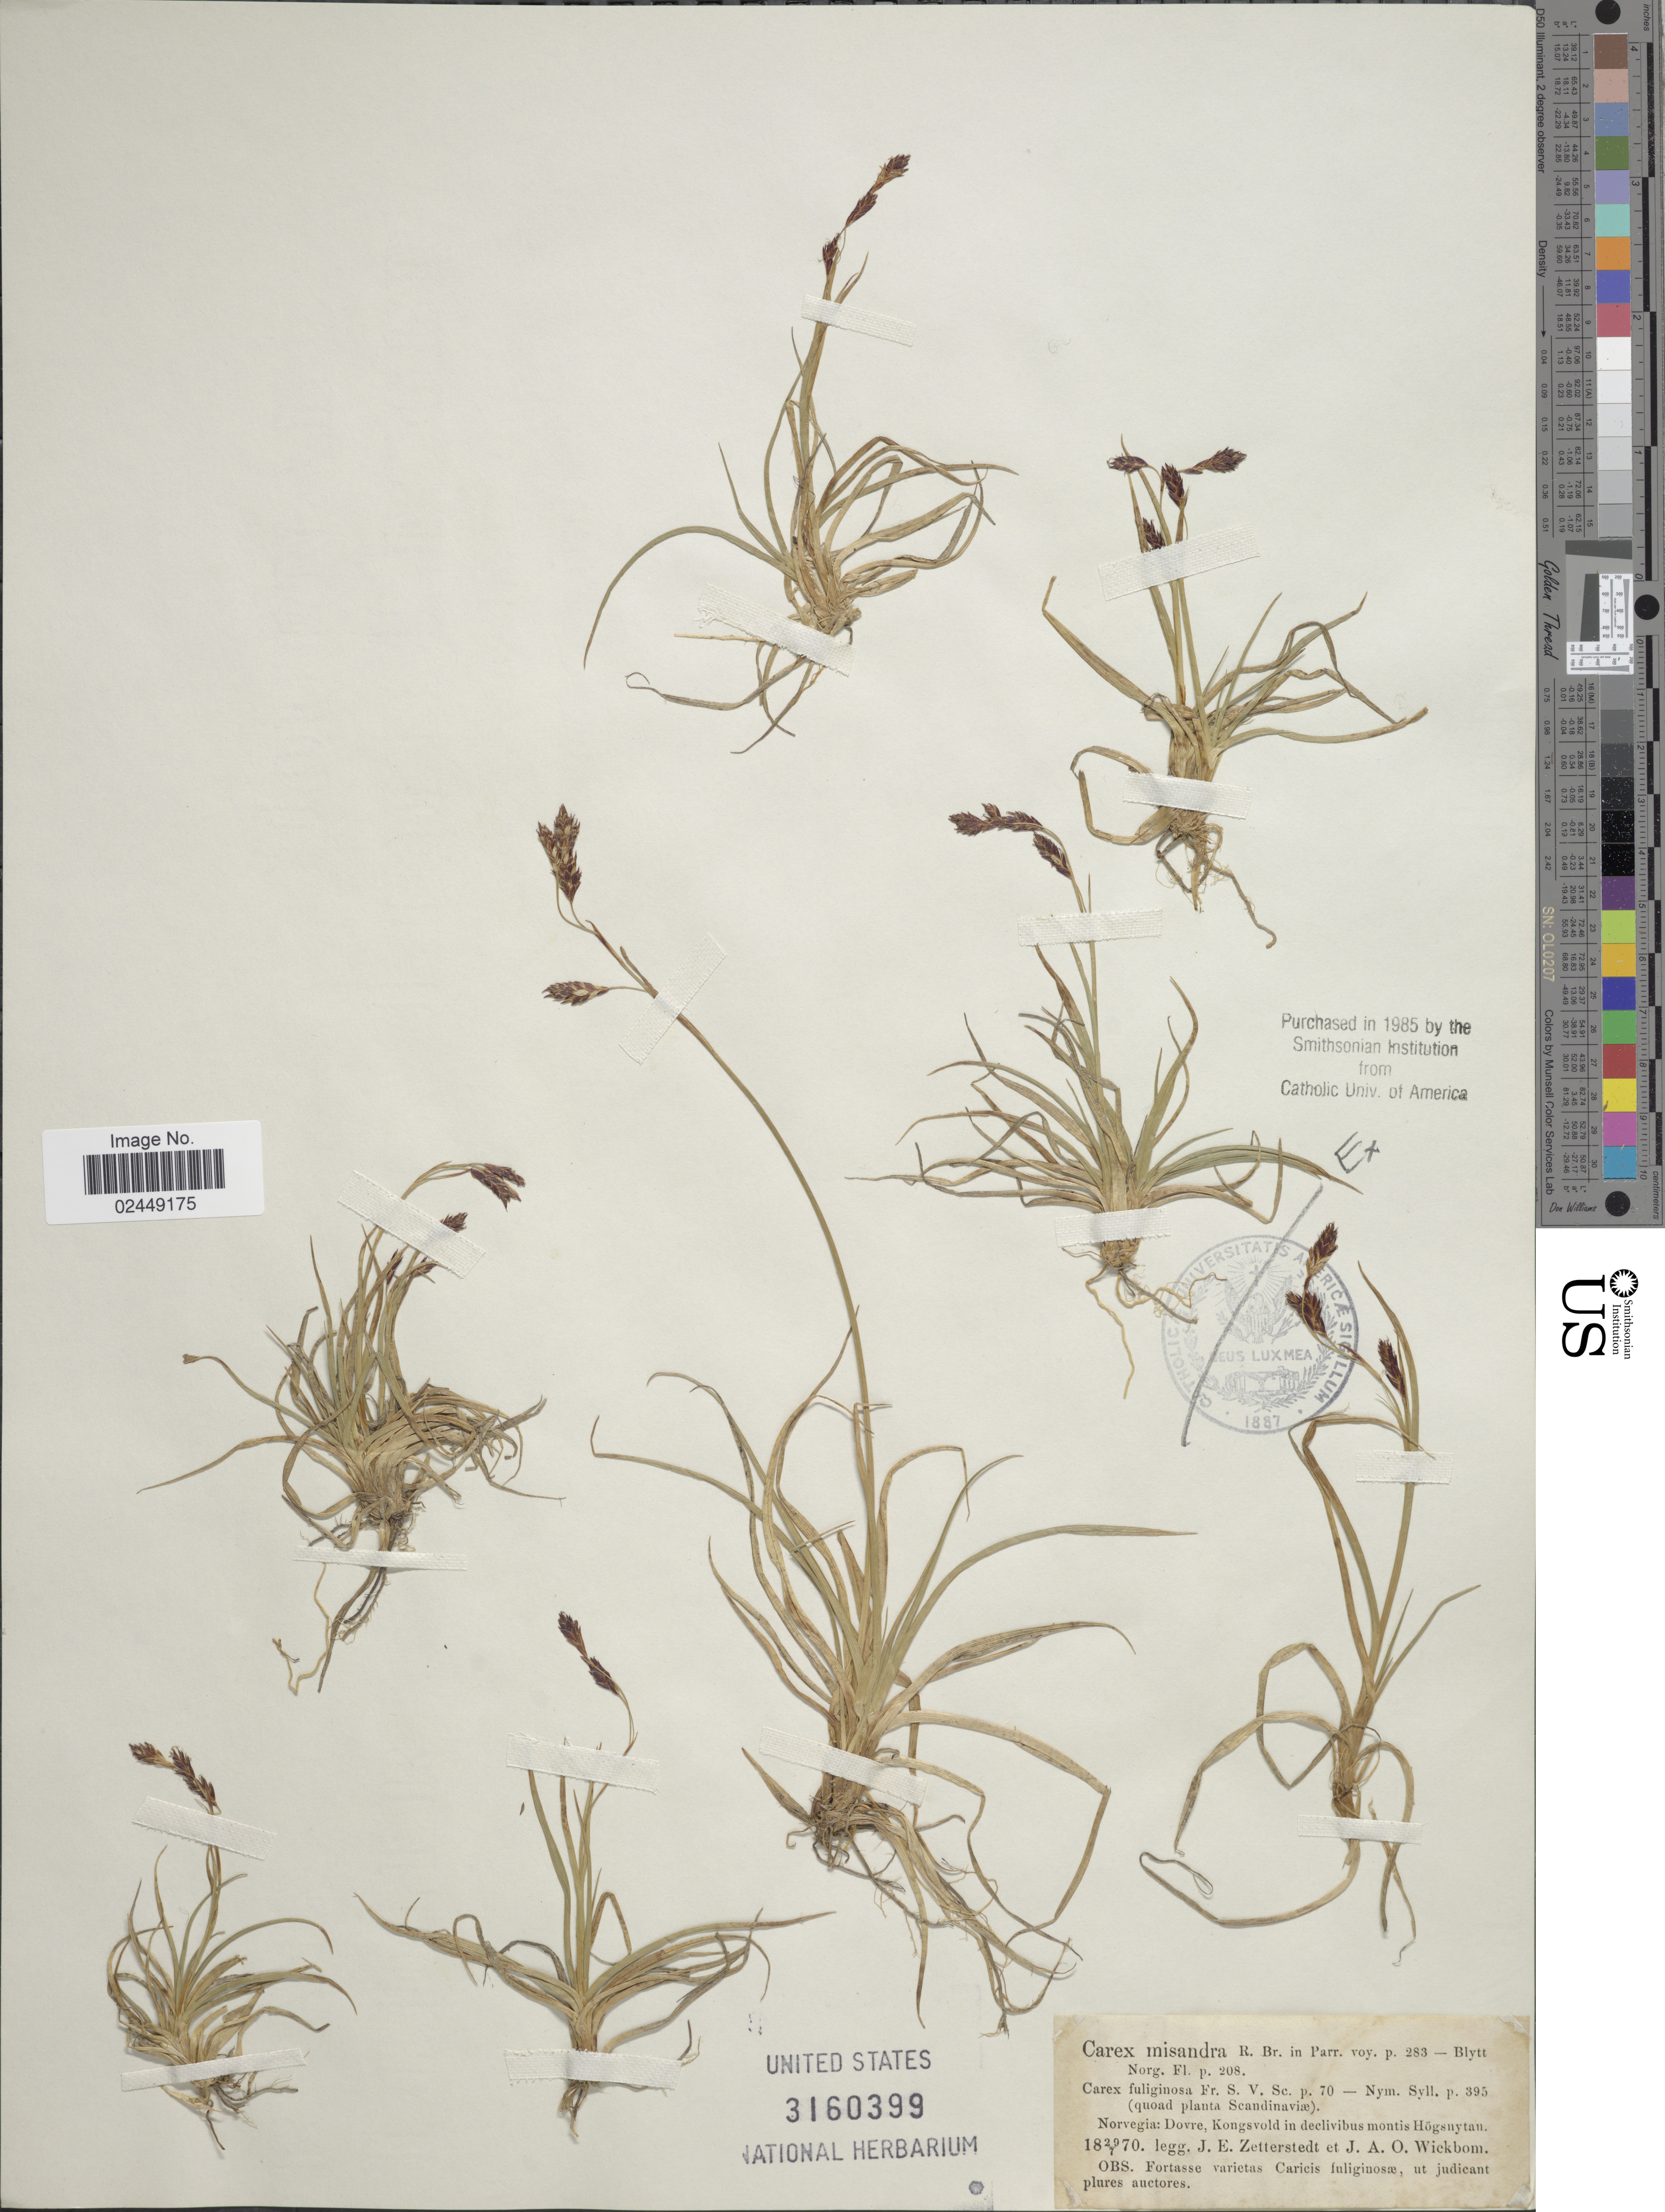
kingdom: Plantae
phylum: Tracheophyta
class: Liliopsida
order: Poales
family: Cyperaceae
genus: Carex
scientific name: Carex fuliginosa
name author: Schkuhr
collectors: J.E. Zetterstedt & J. Wickbom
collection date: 1870-07-29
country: Norway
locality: Norvegia: Dovre, Kongsvold in declivibus montis Högsnytan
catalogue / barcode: US 3160399